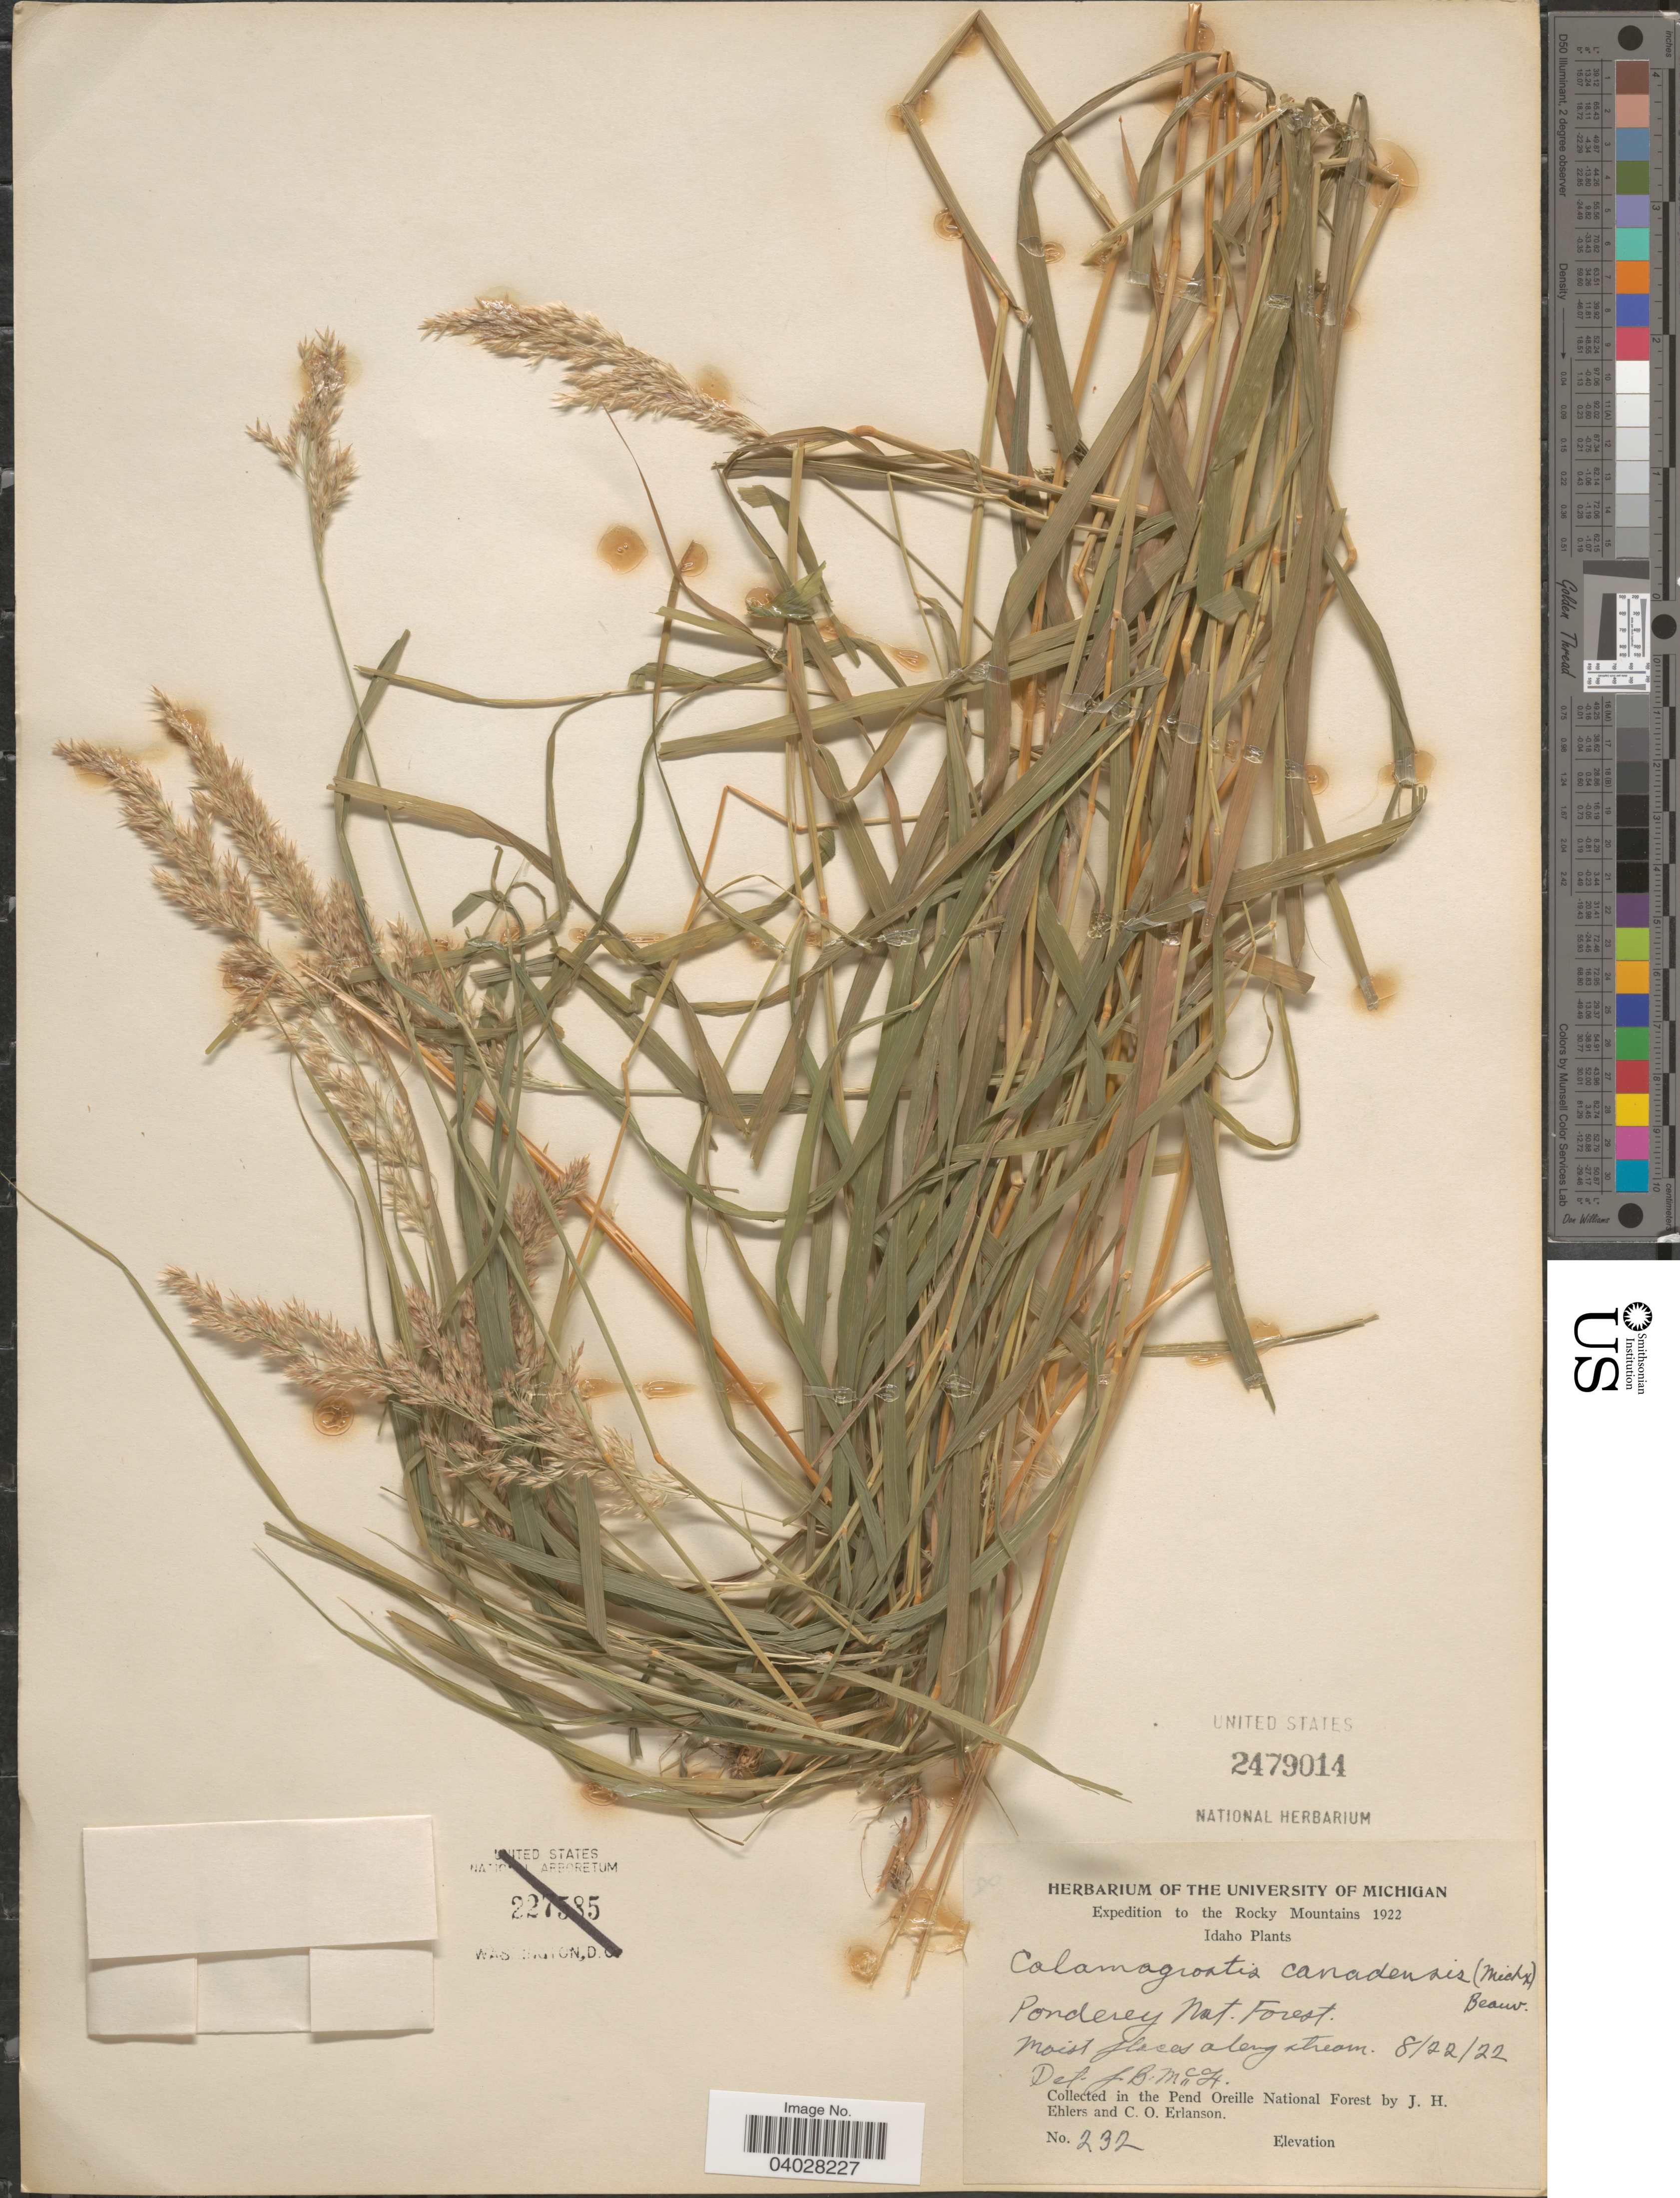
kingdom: Plantae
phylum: Tracheophyta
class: Liliopsida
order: Poales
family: Poaceae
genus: Calamagrostis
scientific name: Calamagrostis canadensis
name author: (Michx.) P. Beauv.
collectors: J. H. Ehlers & C. O. Erlanson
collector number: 232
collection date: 1922-08-22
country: United States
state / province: Idaho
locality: The Rocky Mountains. Ponderey Nat. Forest. In the Pend Oreille National Forest.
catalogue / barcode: US 2479014